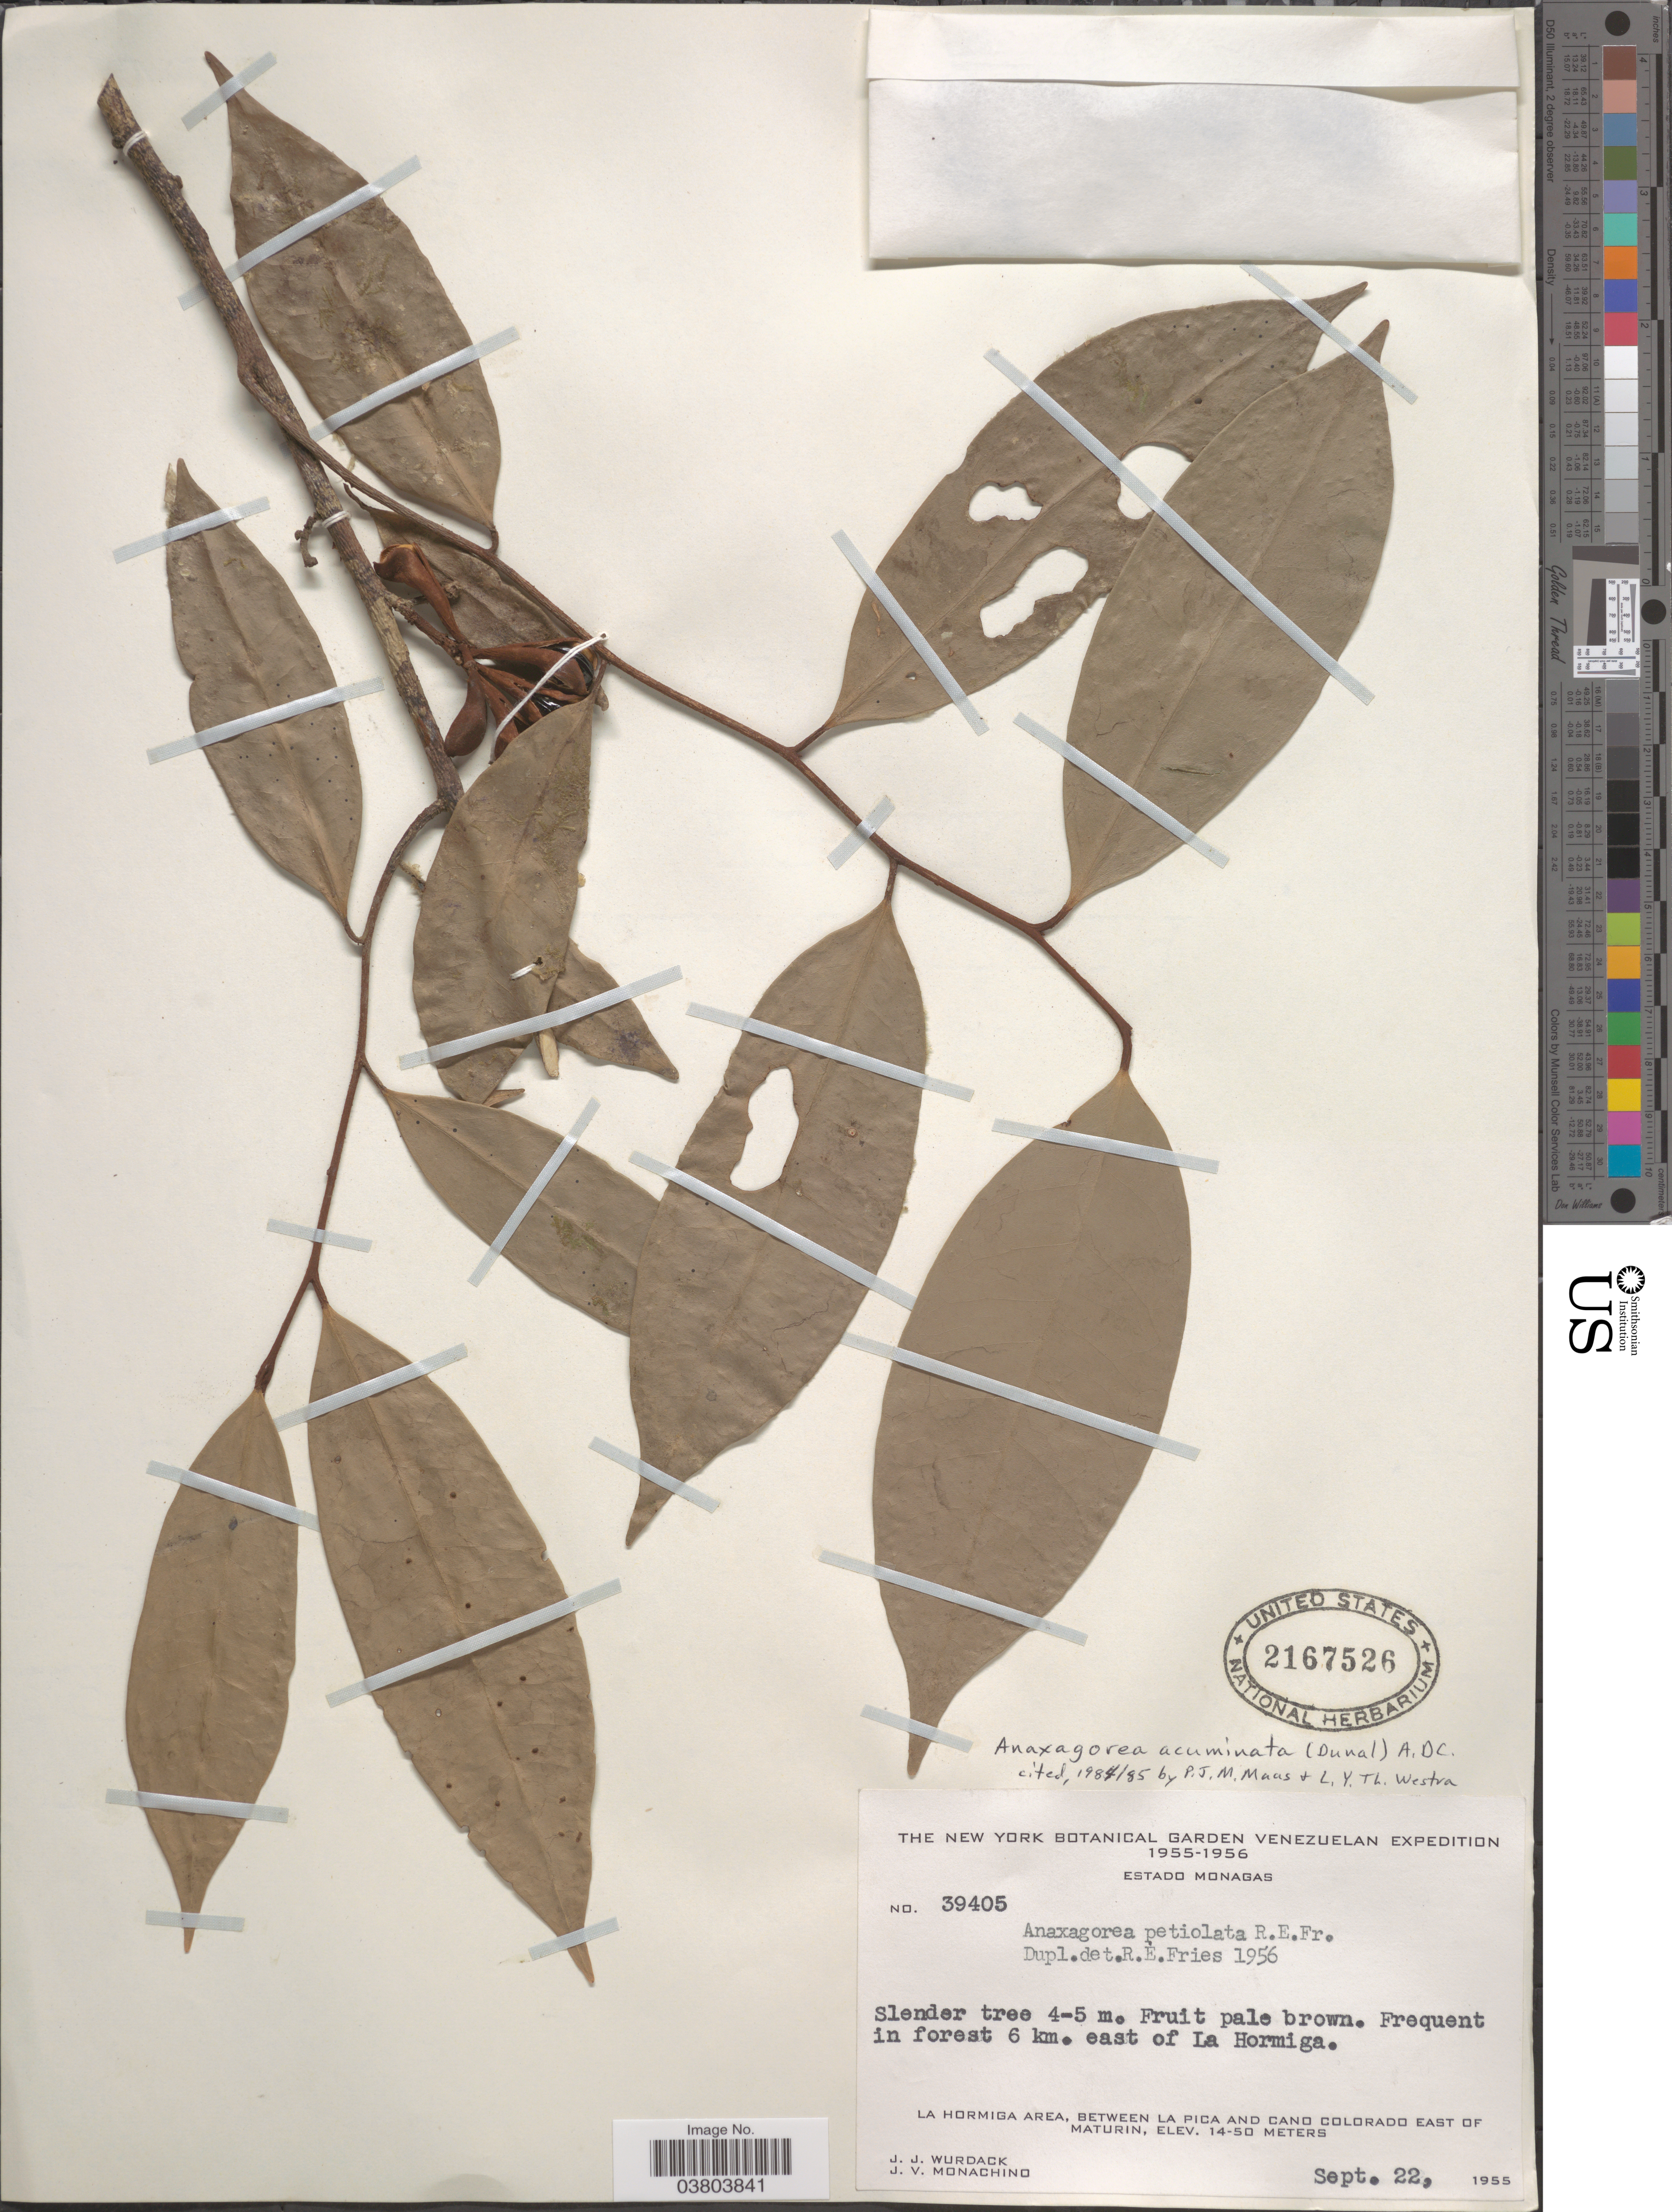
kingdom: Plantae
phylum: Tracheophyta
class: Magnoliopsida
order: Magnoliales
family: Annonaceae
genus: Anaxagorea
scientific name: Anaxagorea acuminata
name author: (Dunal) A. DC.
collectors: J. J. Wurdack & J. V. Monachino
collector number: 39405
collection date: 1955-09-22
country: Venezuela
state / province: Monagas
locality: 6 km. east of La Hormiga. La Hormiga area, between La Pica and Cano Colorado east of Maturin.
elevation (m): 14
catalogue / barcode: US 2167526